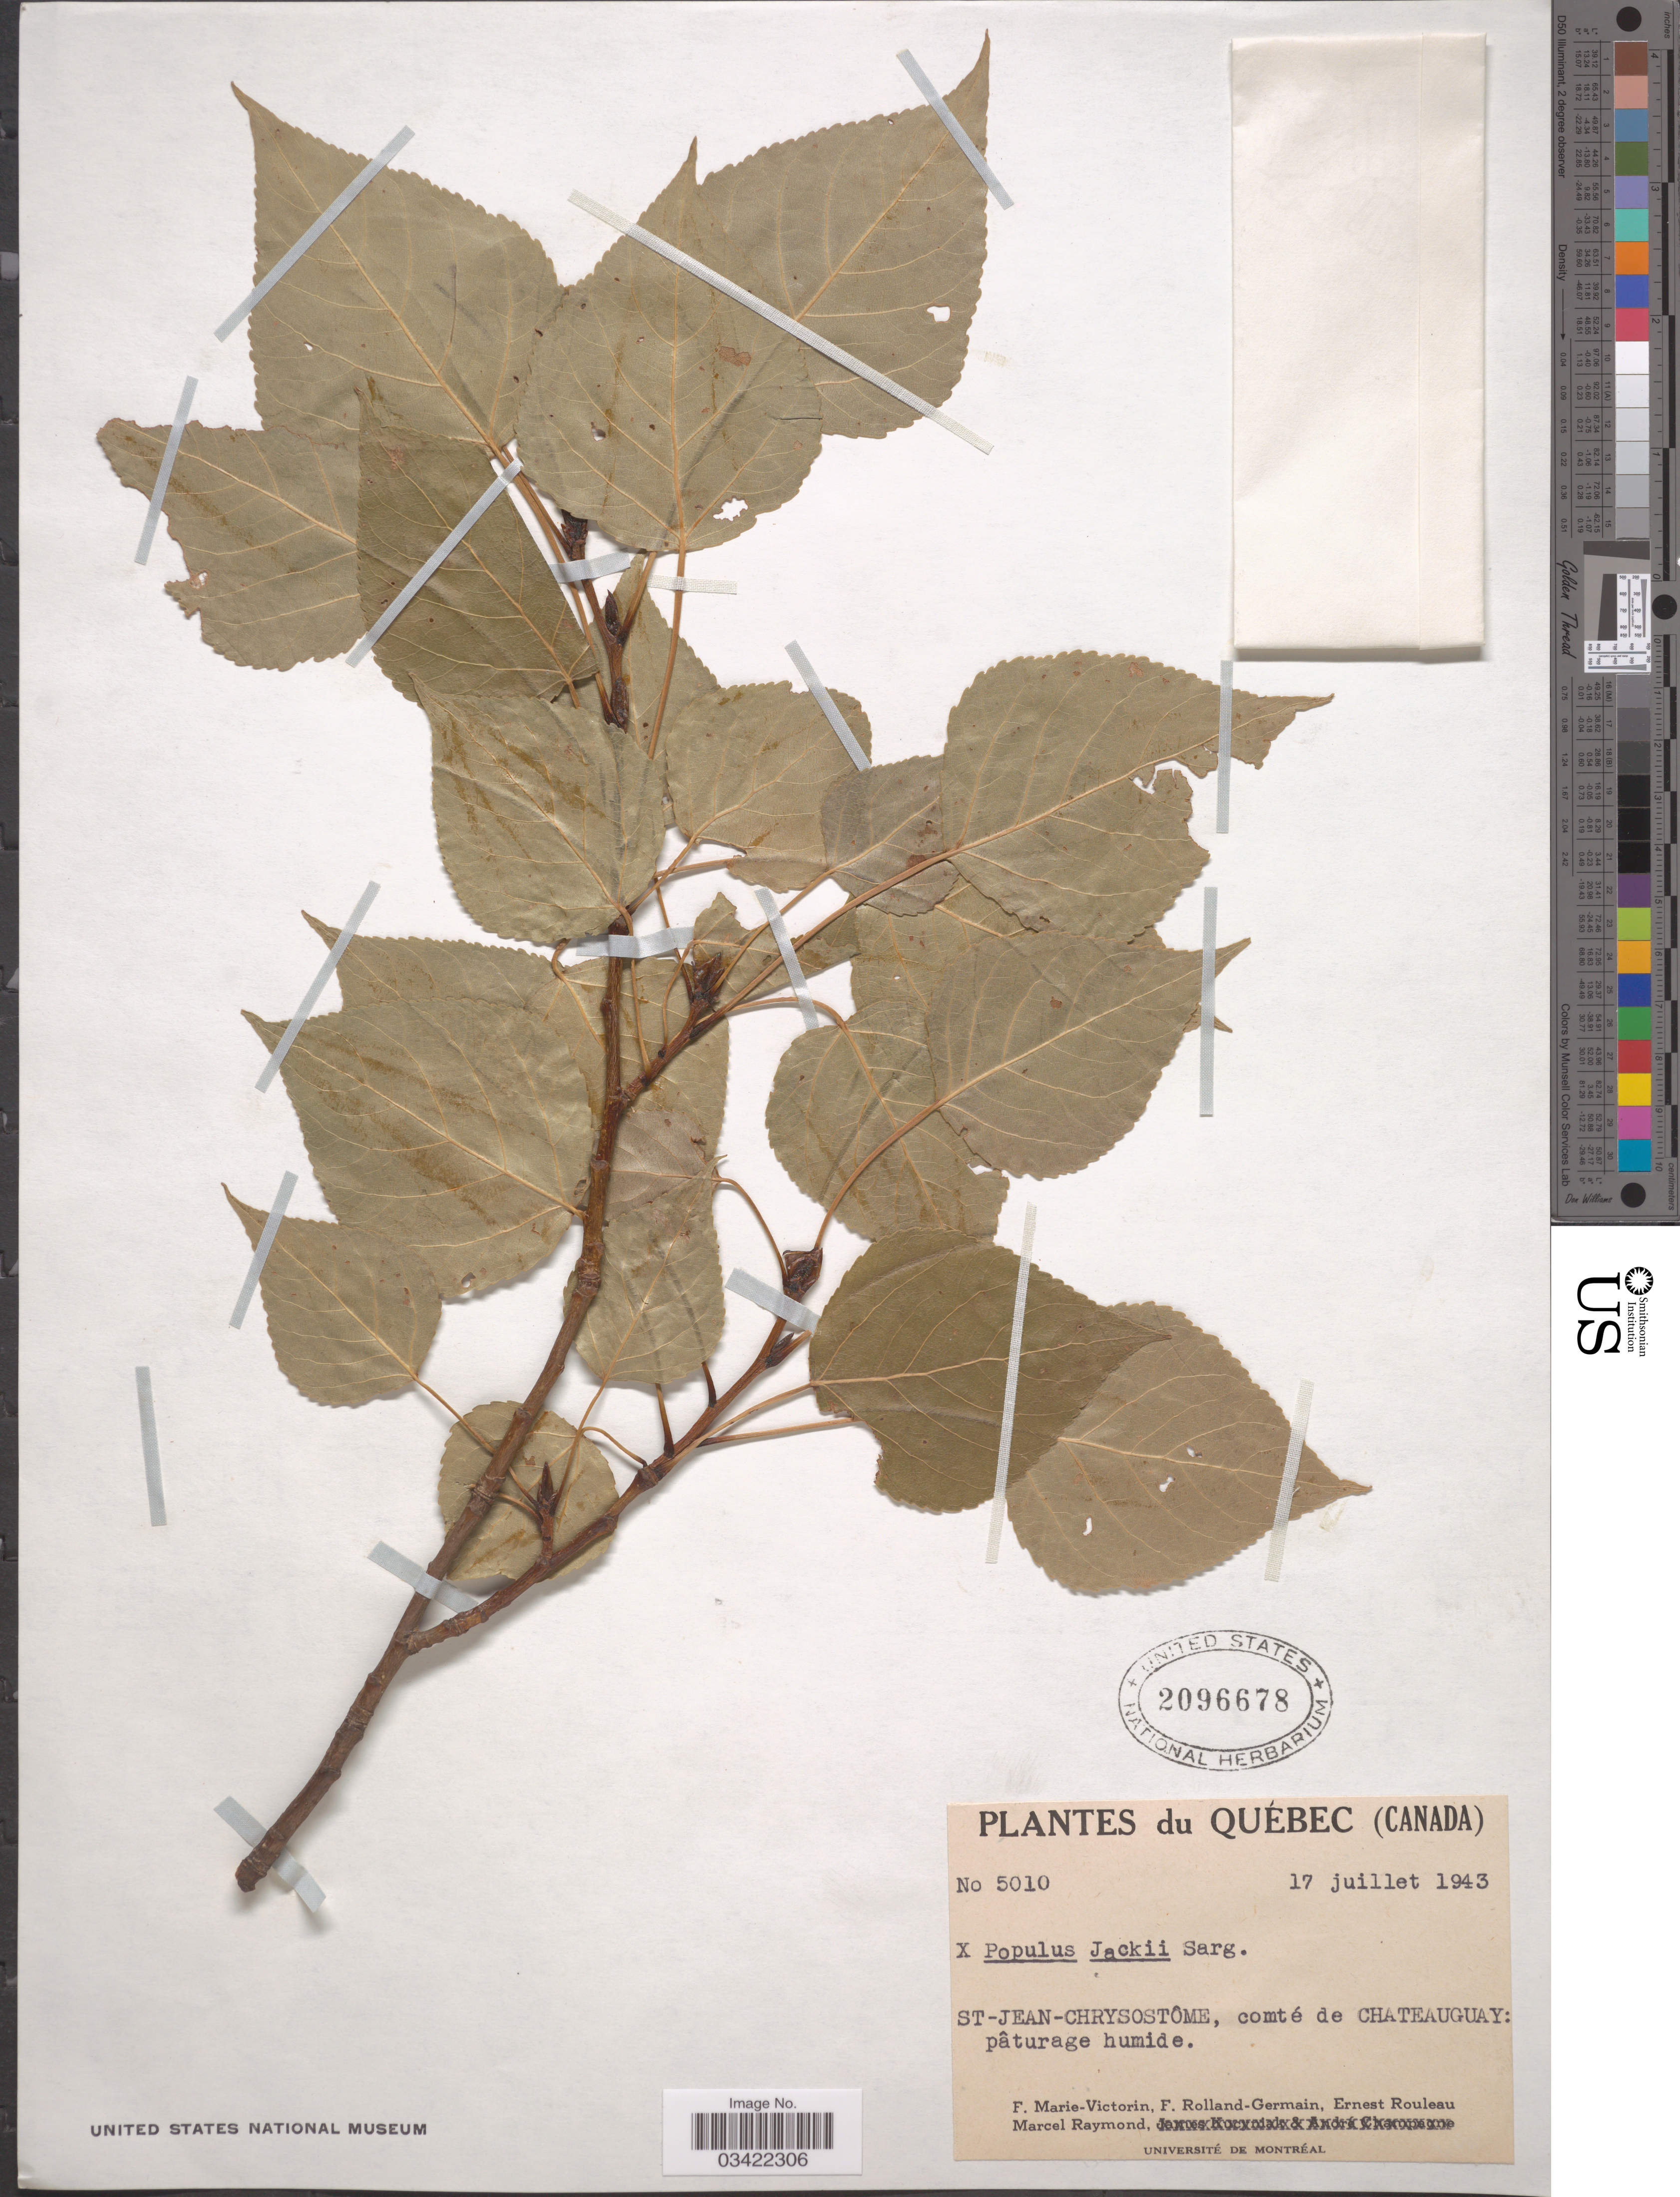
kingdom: Plantae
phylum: Tracheophyta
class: Magnoliopsida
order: Malpighiales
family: Salicaceae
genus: Populus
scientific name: Populus x jackii 'Balm of Gilead'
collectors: F. Marie-Victorin, Rolland-Germain, E. Rouleau & M. Raymond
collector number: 5010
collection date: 1943-07-17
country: Canada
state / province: Quebec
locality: St-Jean-Chrysostôme, comté de Chateauguay: pâturage humide.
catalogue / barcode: US 2096678